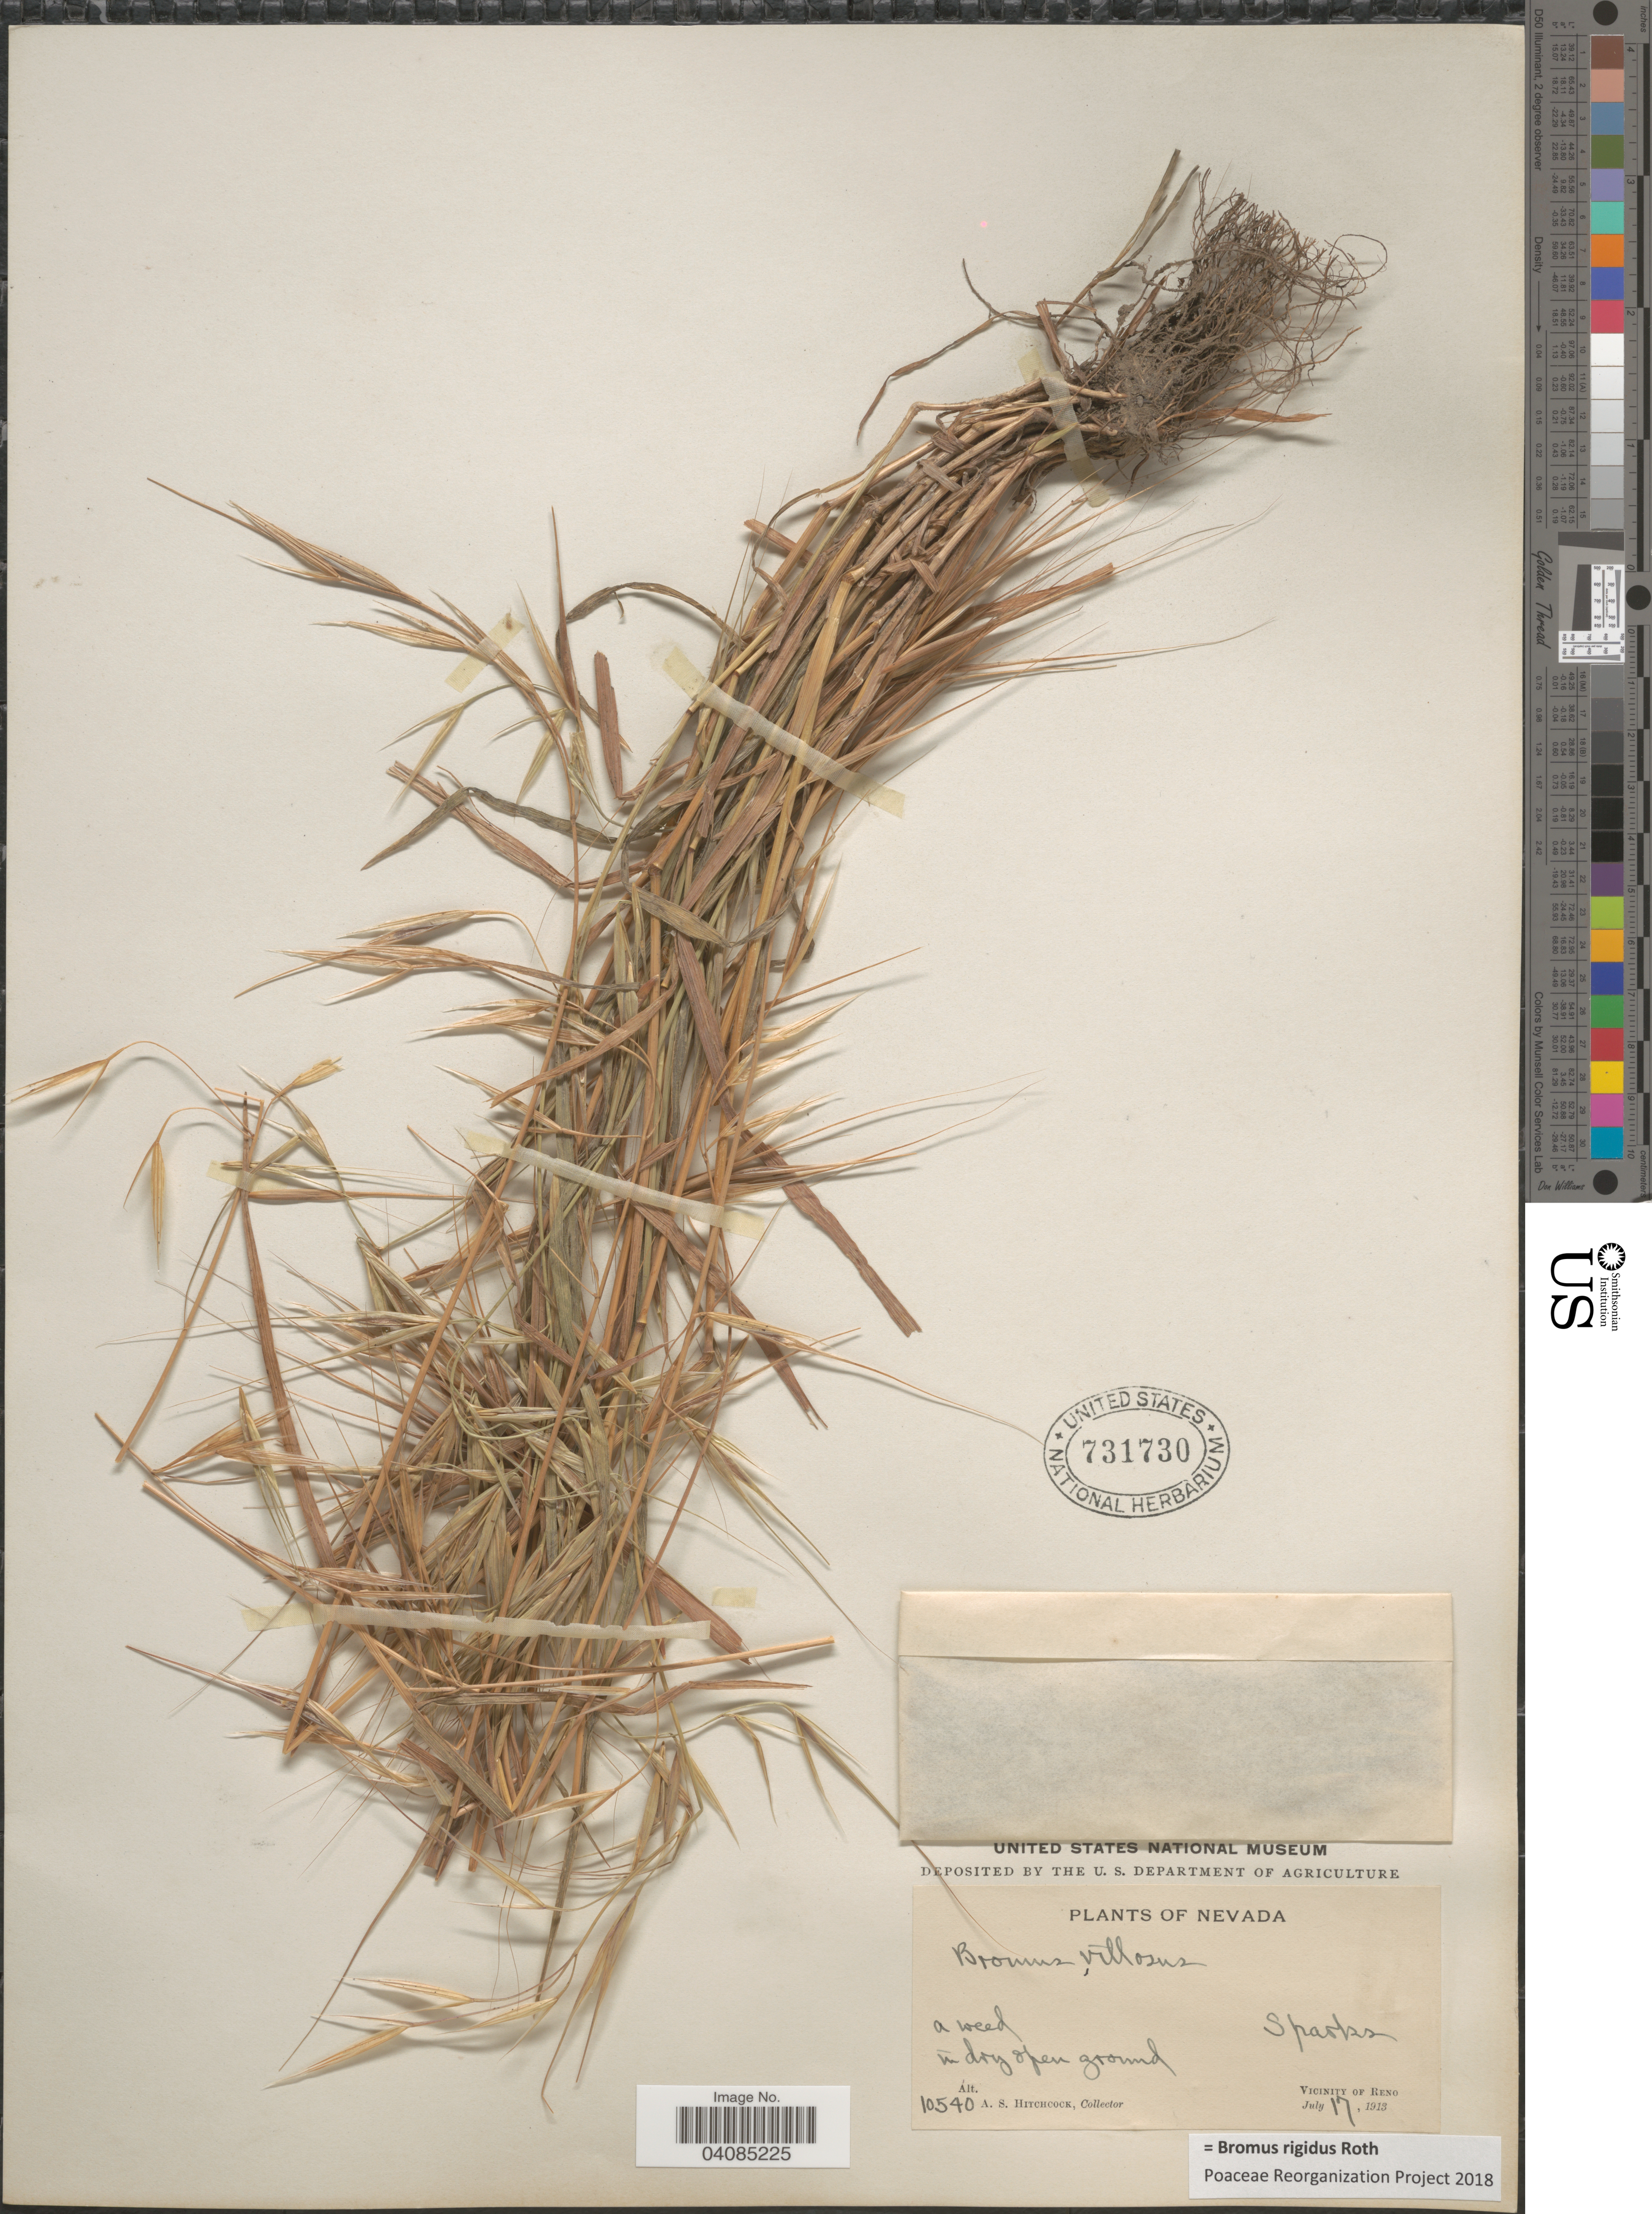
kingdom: Plantae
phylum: Tracheophyta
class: Liliopsida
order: Poales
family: Poaceae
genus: Bromus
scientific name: Bromus rigidus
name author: Roth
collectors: A. S. Hitchcock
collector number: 10540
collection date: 1913-07-17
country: United States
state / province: Nevada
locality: A weed in dry open ground. Sparks. Vicinity of Reno.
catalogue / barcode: US 731730